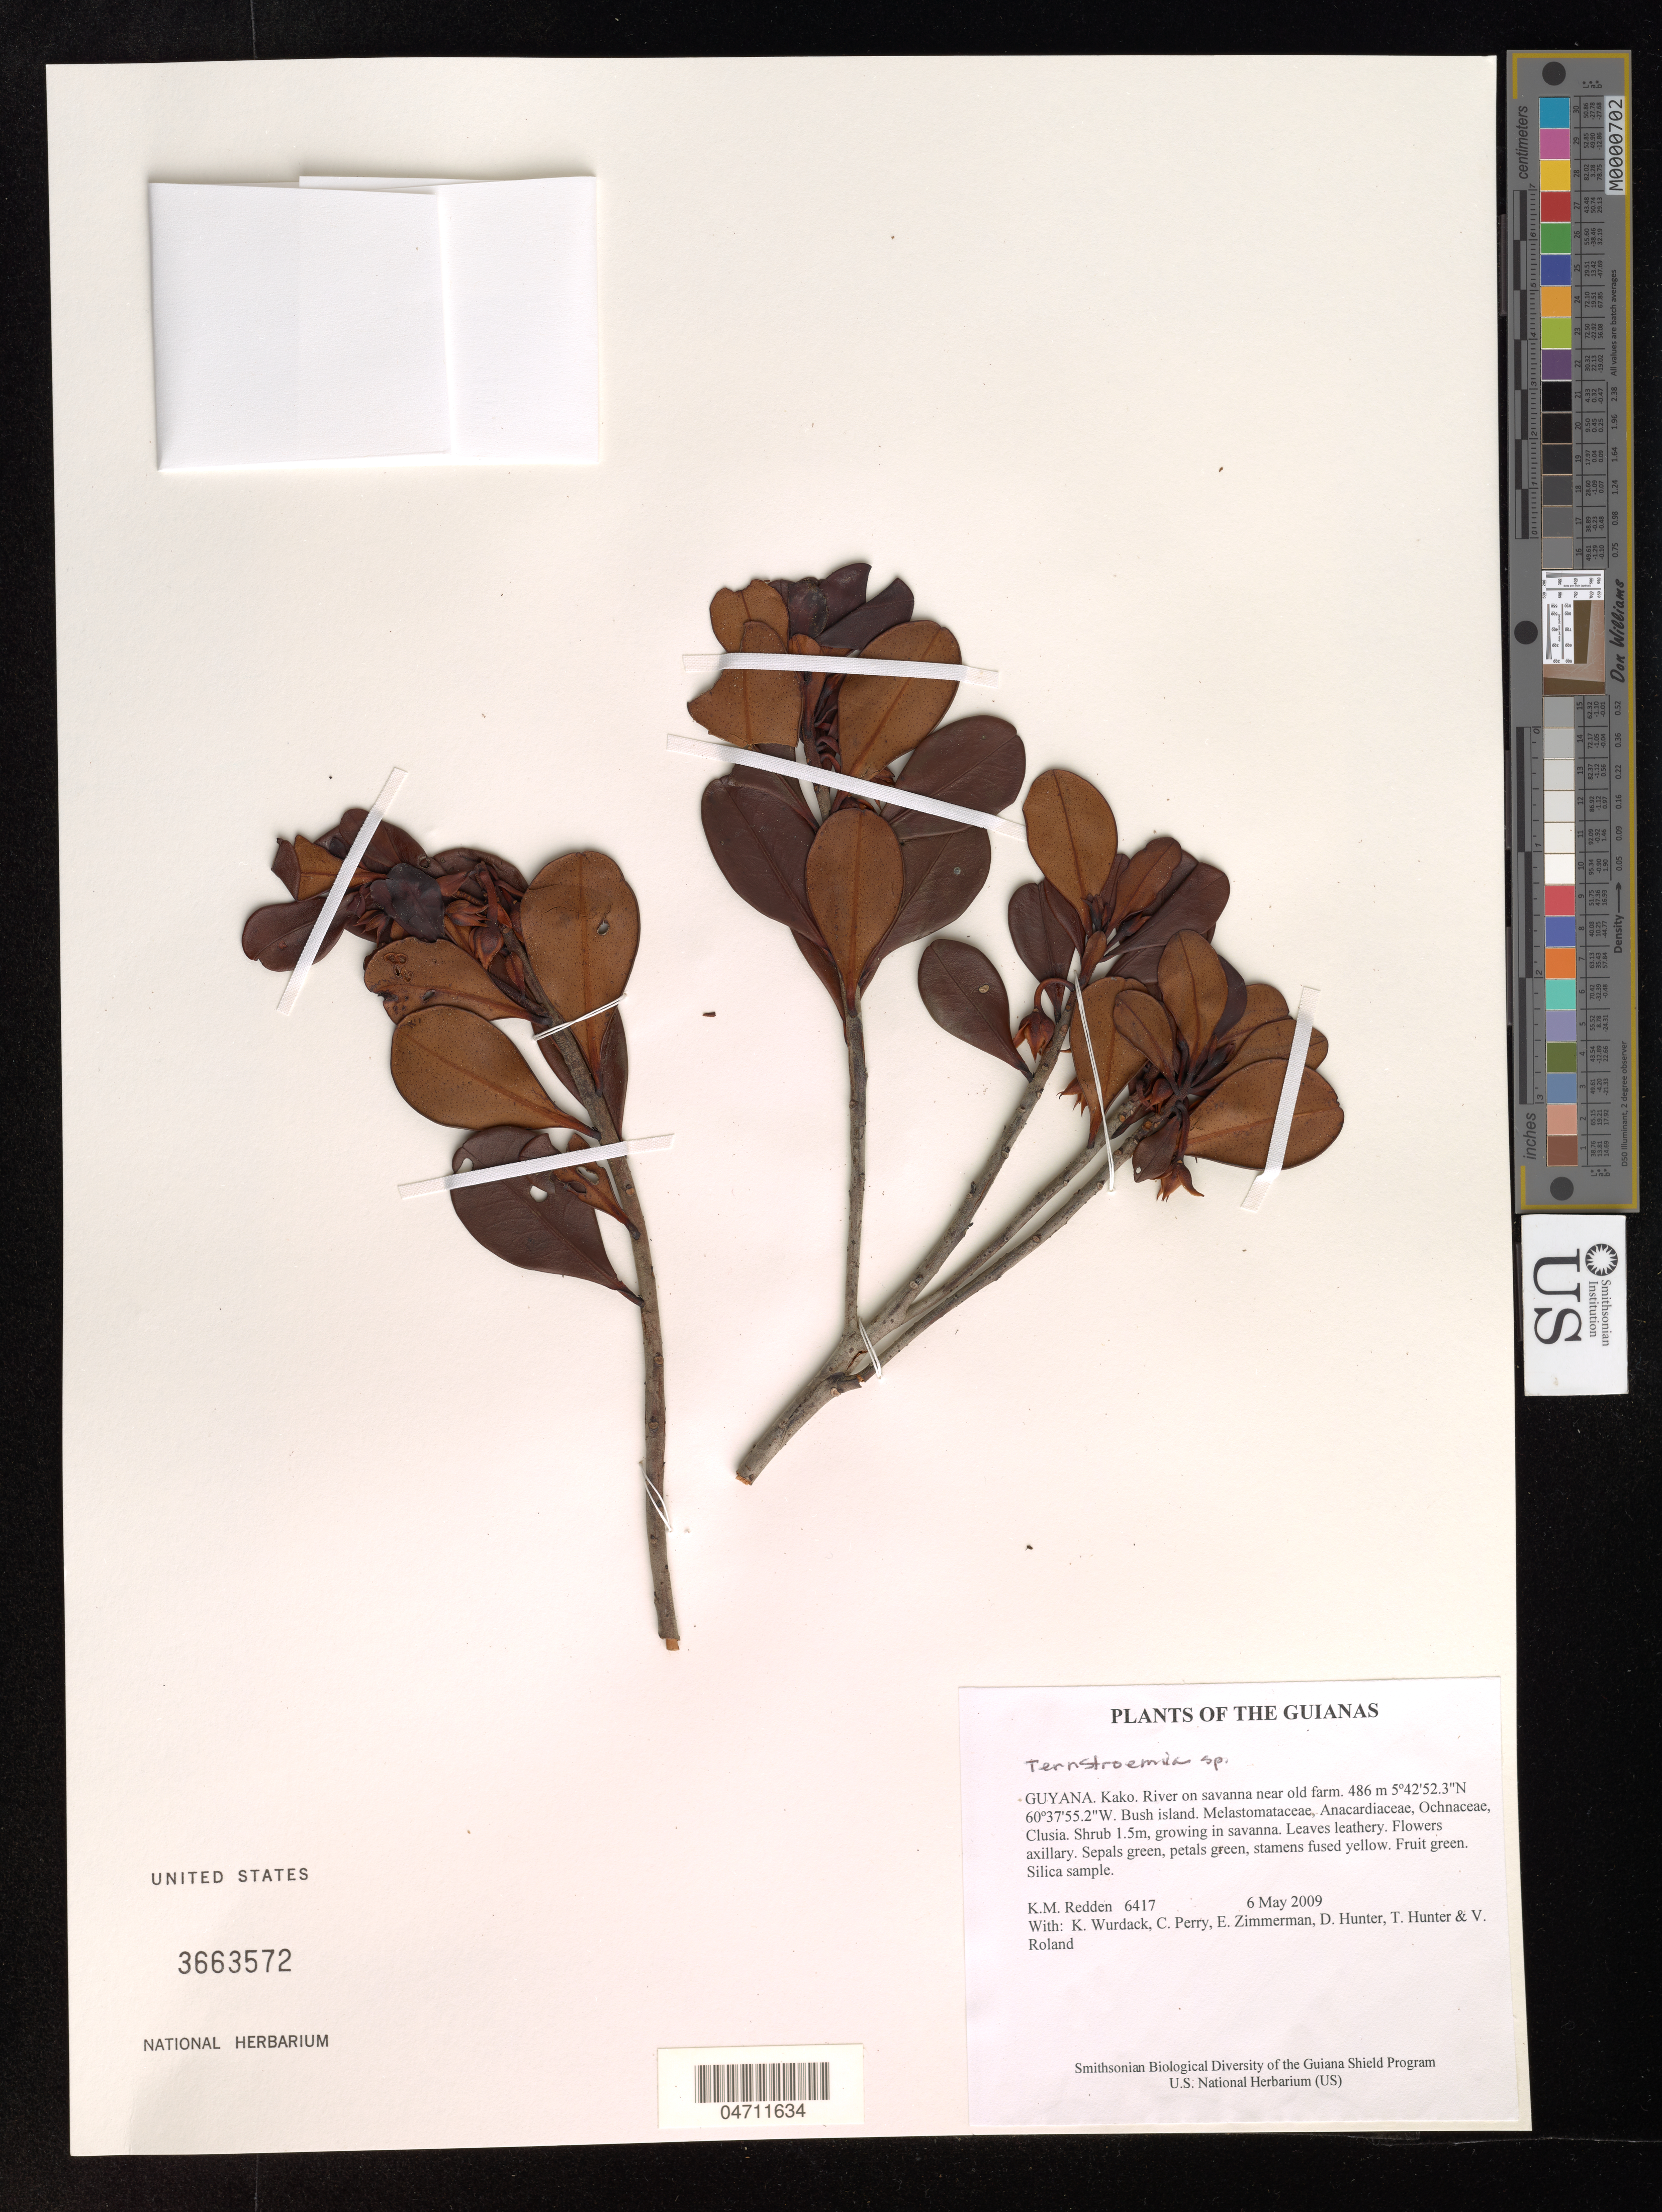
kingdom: Plantae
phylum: Tracheophyta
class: Magnoliopsida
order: Ericales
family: Pentaphylacaceae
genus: Ternstroemia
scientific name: Ternstroemia sp.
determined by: Kelloff, Carol L., (US), Smithsonian Institution - National Museum of Natural History (UNITED STATES)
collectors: K. M. Redden, K. Wurdack, C. Perry, E. Zimmerman, D. Hunter, T. Hunter & V. Roland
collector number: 6417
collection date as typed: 6 May 2009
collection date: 2009-05-06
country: Guyana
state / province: Cuyuni-Mazaruni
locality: Kako. River on savanna near old farm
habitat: Bush island. Melastomataceae, Anacardiaceae, Ochnaceae, Clusia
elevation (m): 486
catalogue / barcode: US 3663572